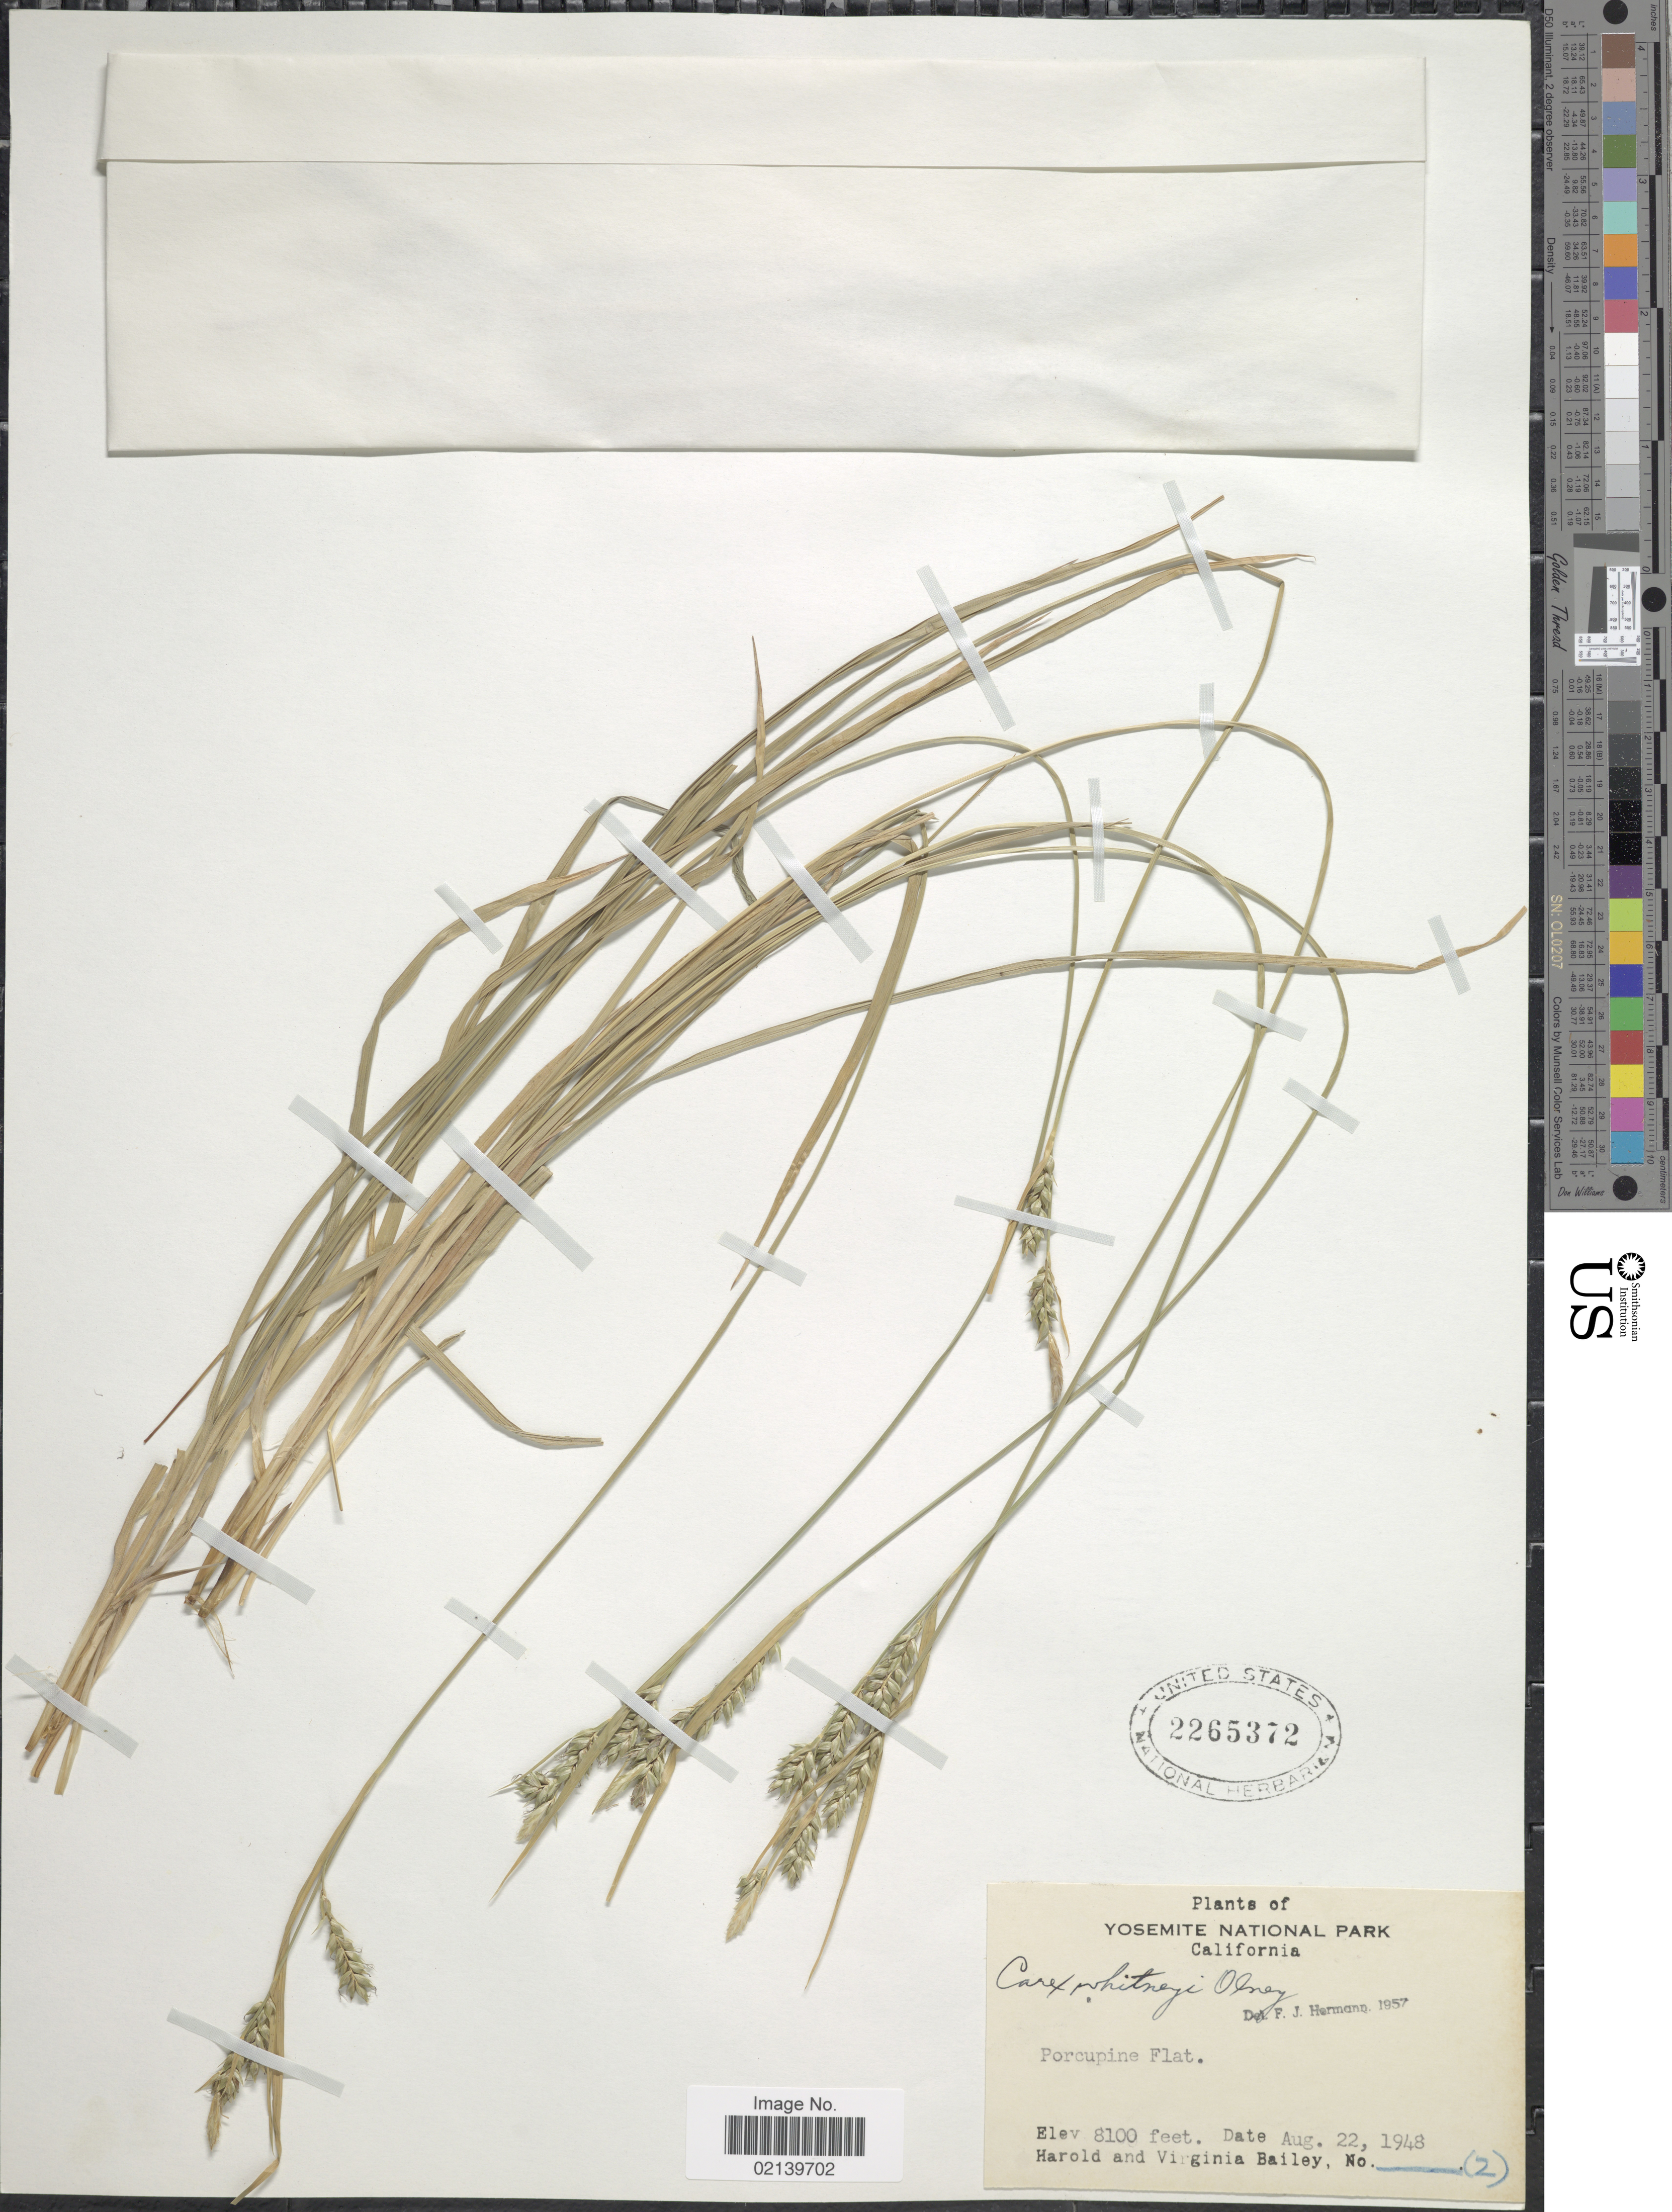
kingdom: Plantae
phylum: Tracheophyta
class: Liliopsida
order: Poales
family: Cyperaceae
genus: Carex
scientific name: Carex whitneyi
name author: Olney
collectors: H. Bailey & V. L. Bailey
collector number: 2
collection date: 1948-08-22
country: United States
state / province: California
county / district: Mariposa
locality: Yosemite National Park, Porcupine Flat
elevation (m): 2469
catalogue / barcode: US 2265372